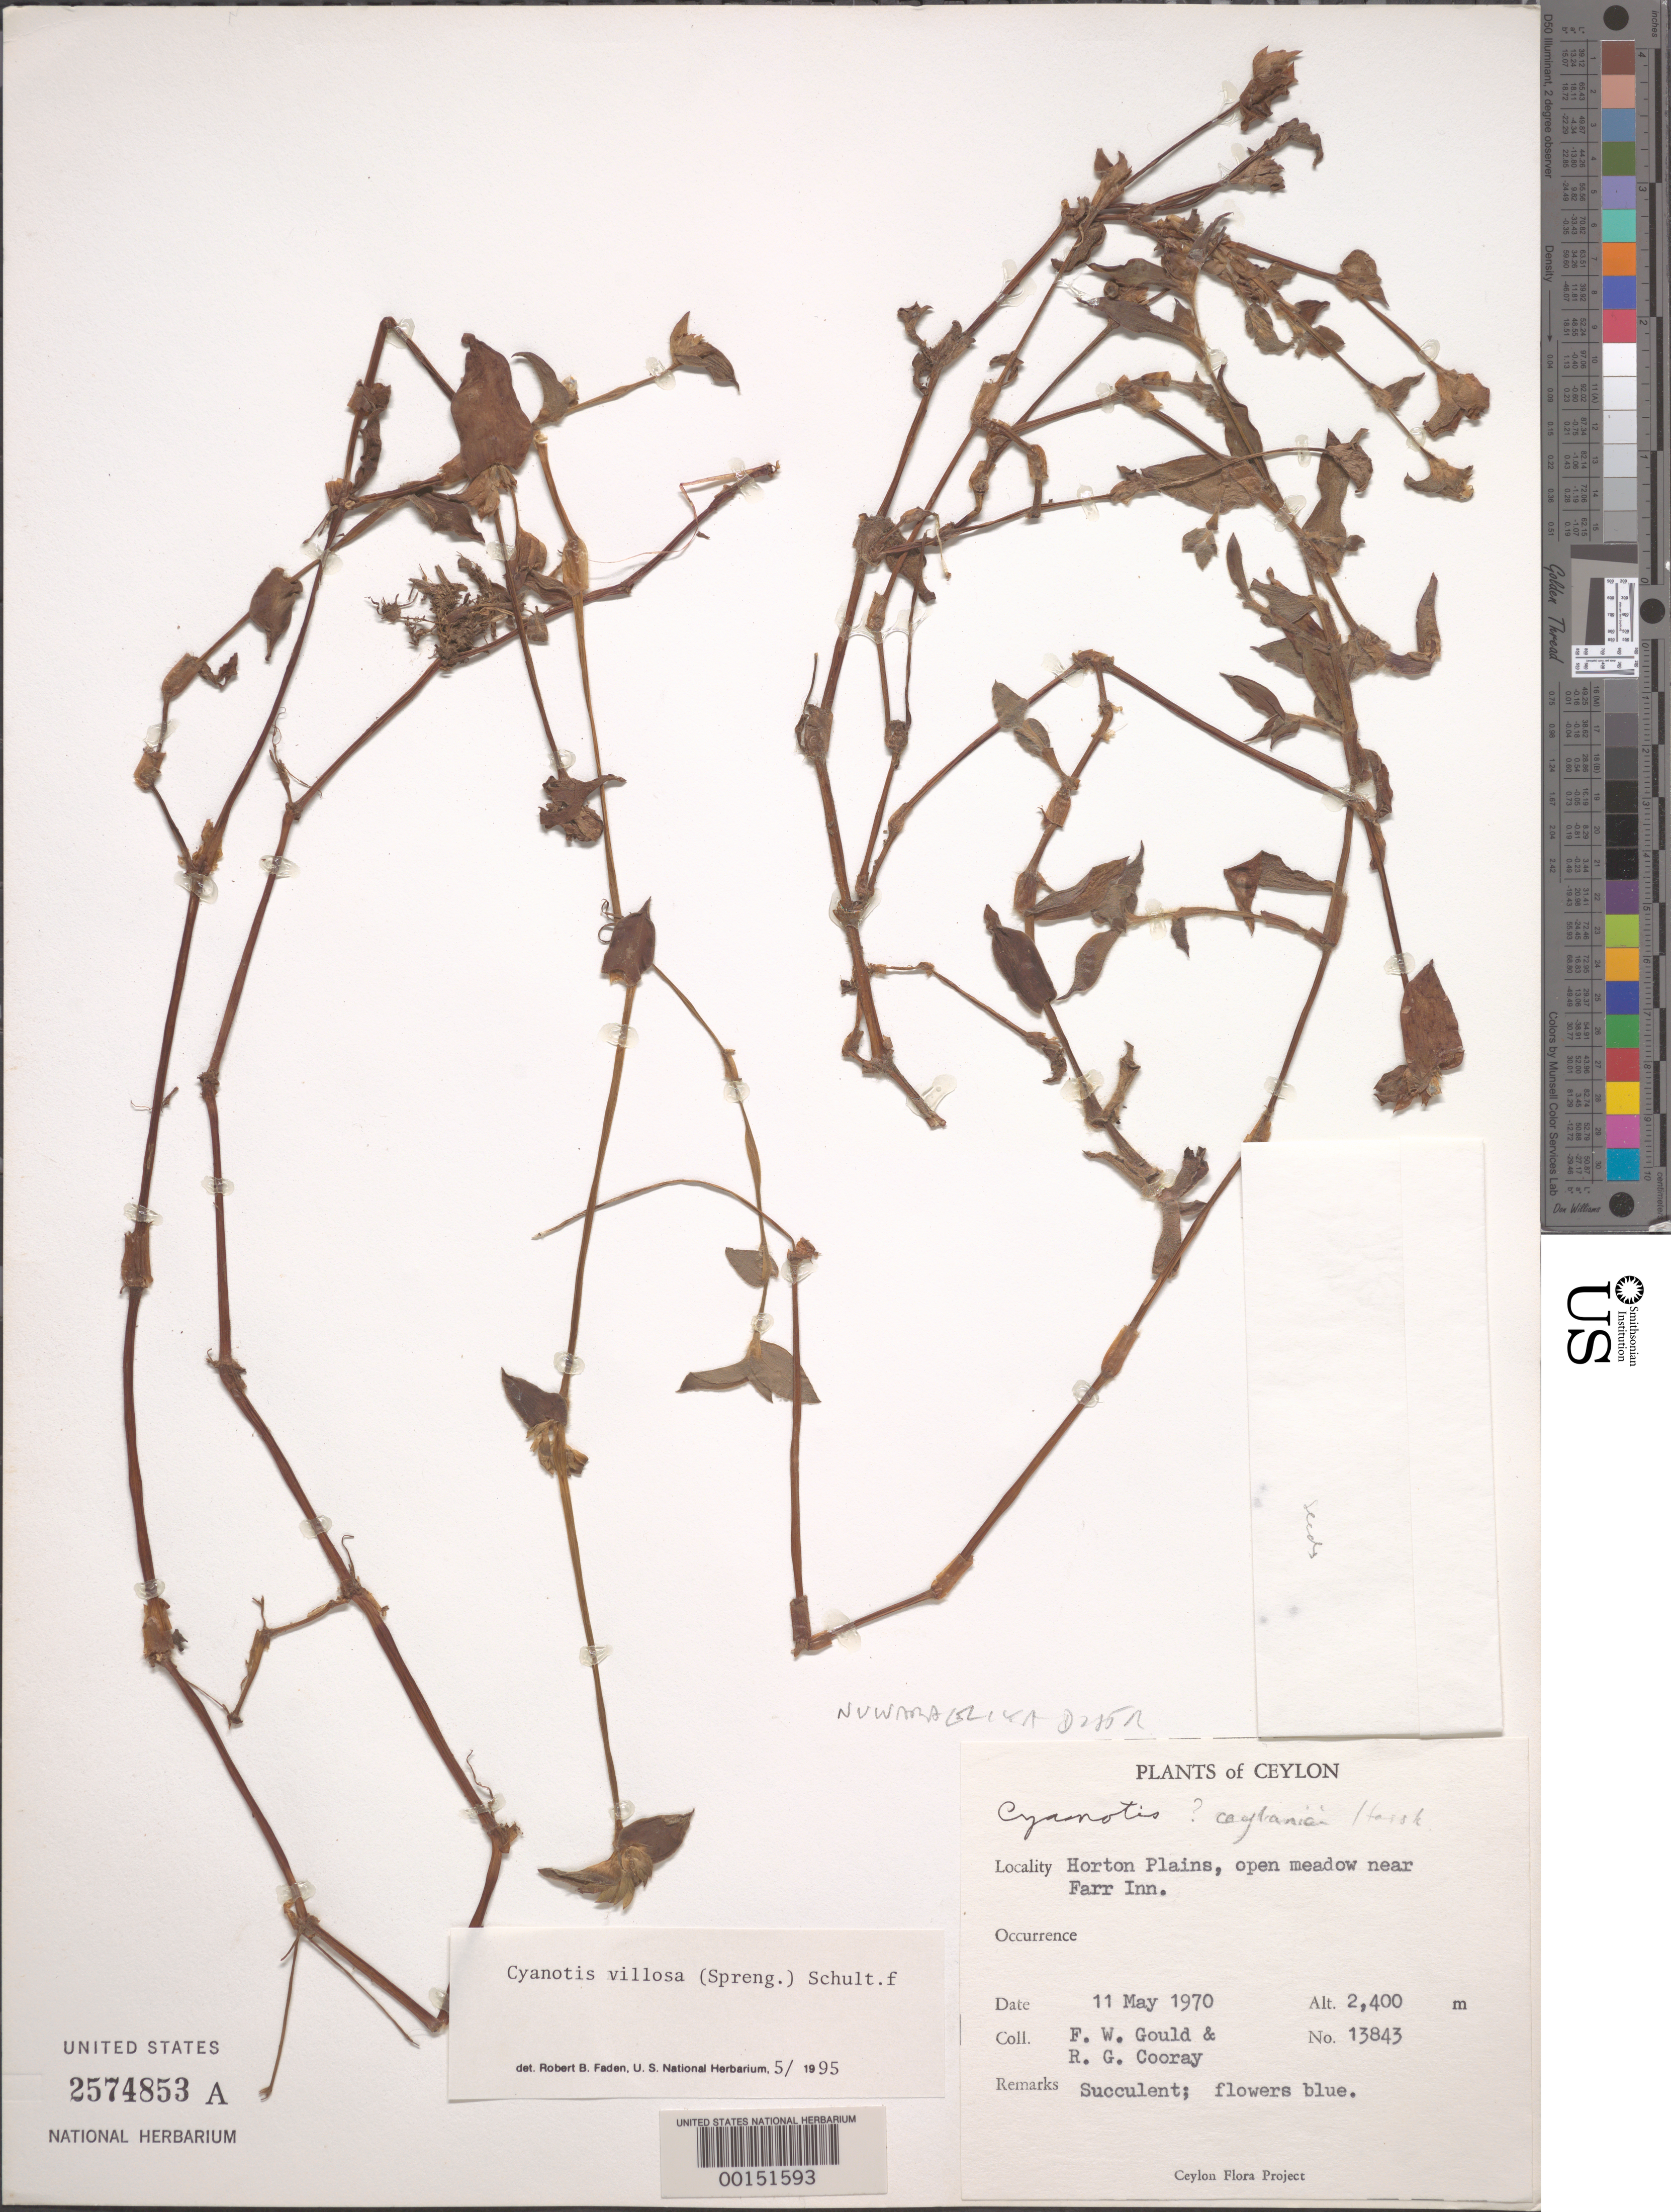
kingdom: Plantae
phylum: Tracheophyta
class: Liliopsida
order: Commelinales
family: Commelinaceae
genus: Cyanotis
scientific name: Cyanotis villosa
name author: (Spreng.) Schult. & Schult. f.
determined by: Faden, Robert B., (US), Smithsonian Institution - National Museum of Natural History (UNITED STATES)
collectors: F. W. Gould & R. Cooray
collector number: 13843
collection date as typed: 11 May 1970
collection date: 1970-05-11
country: Sri Lanka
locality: Horton plains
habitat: Open meadow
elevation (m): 2400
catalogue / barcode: US 2574853A